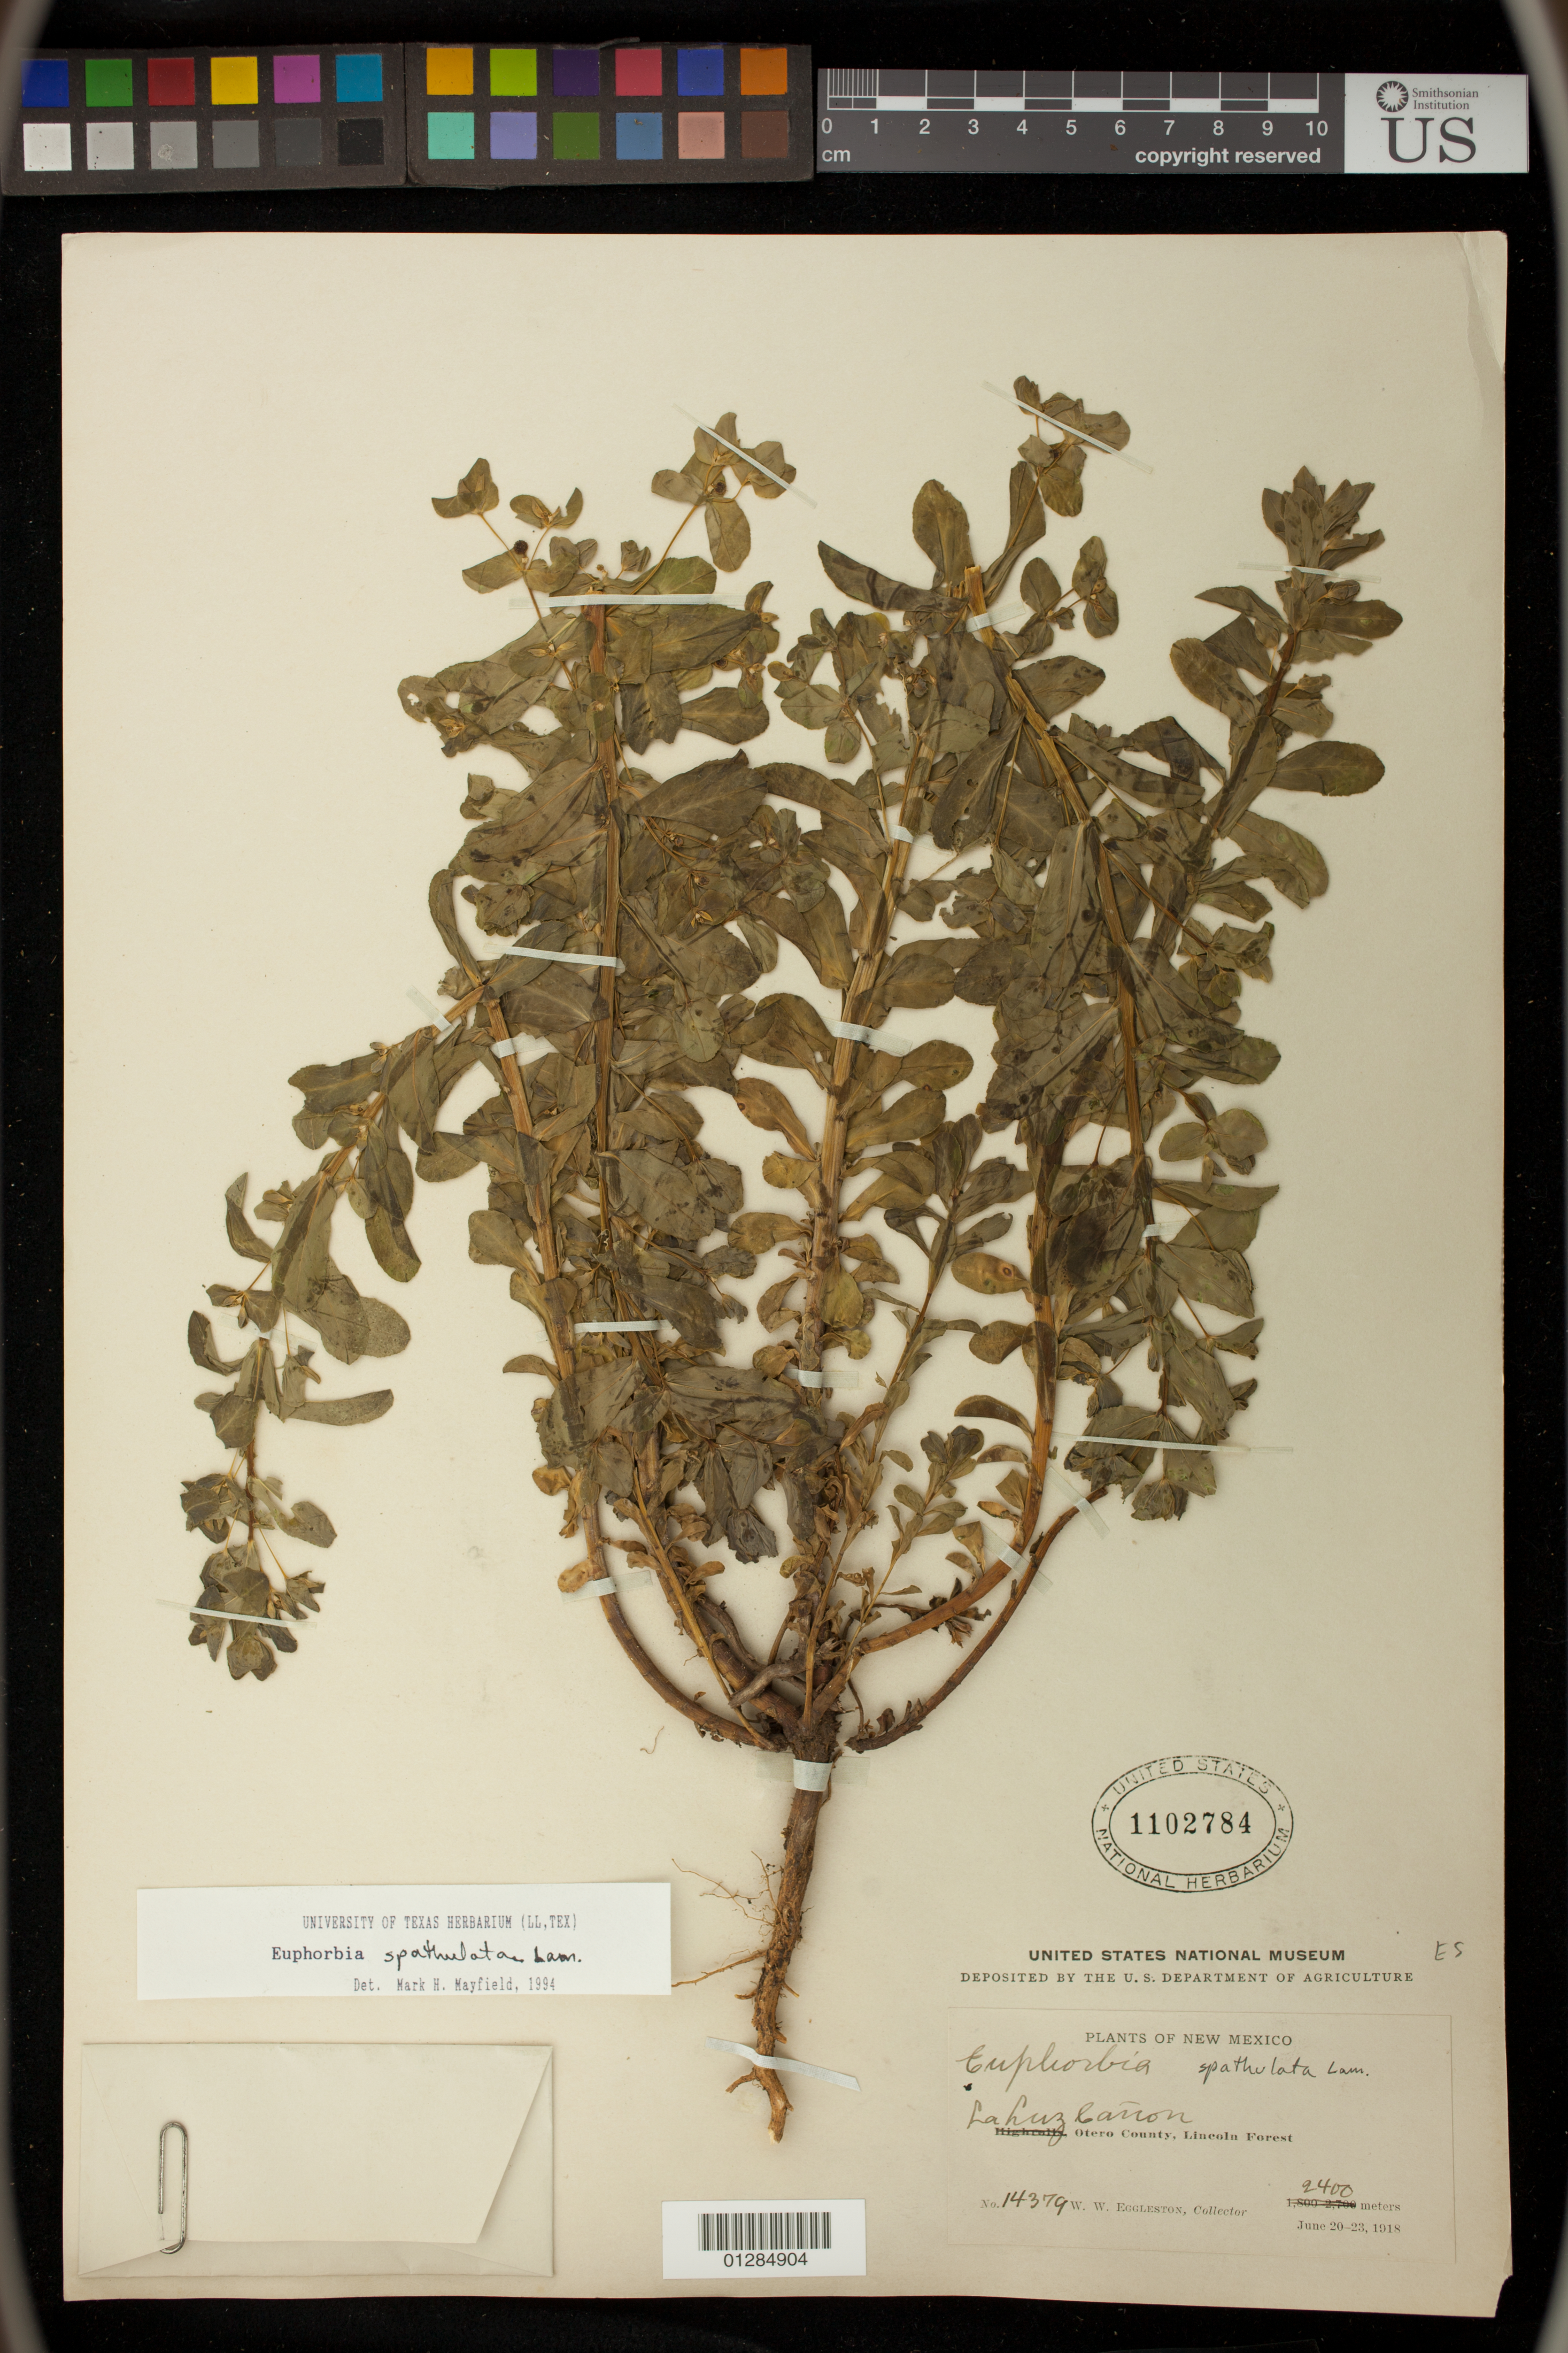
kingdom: Plantae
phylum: Tracheophyta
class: Magnoliopsida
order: Malpighiales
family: Euphorbiaceae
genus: Euphorbia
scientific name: Euphorbia spathulata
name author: Lam.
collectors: W. W. Eggleston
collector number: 14379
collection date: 1918-06-20/1918-06-23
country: United States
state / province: New Mexico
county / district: Otero County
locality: La Luz Canyon, Lincoln Forest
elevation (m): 2400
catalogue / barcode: US 1102784